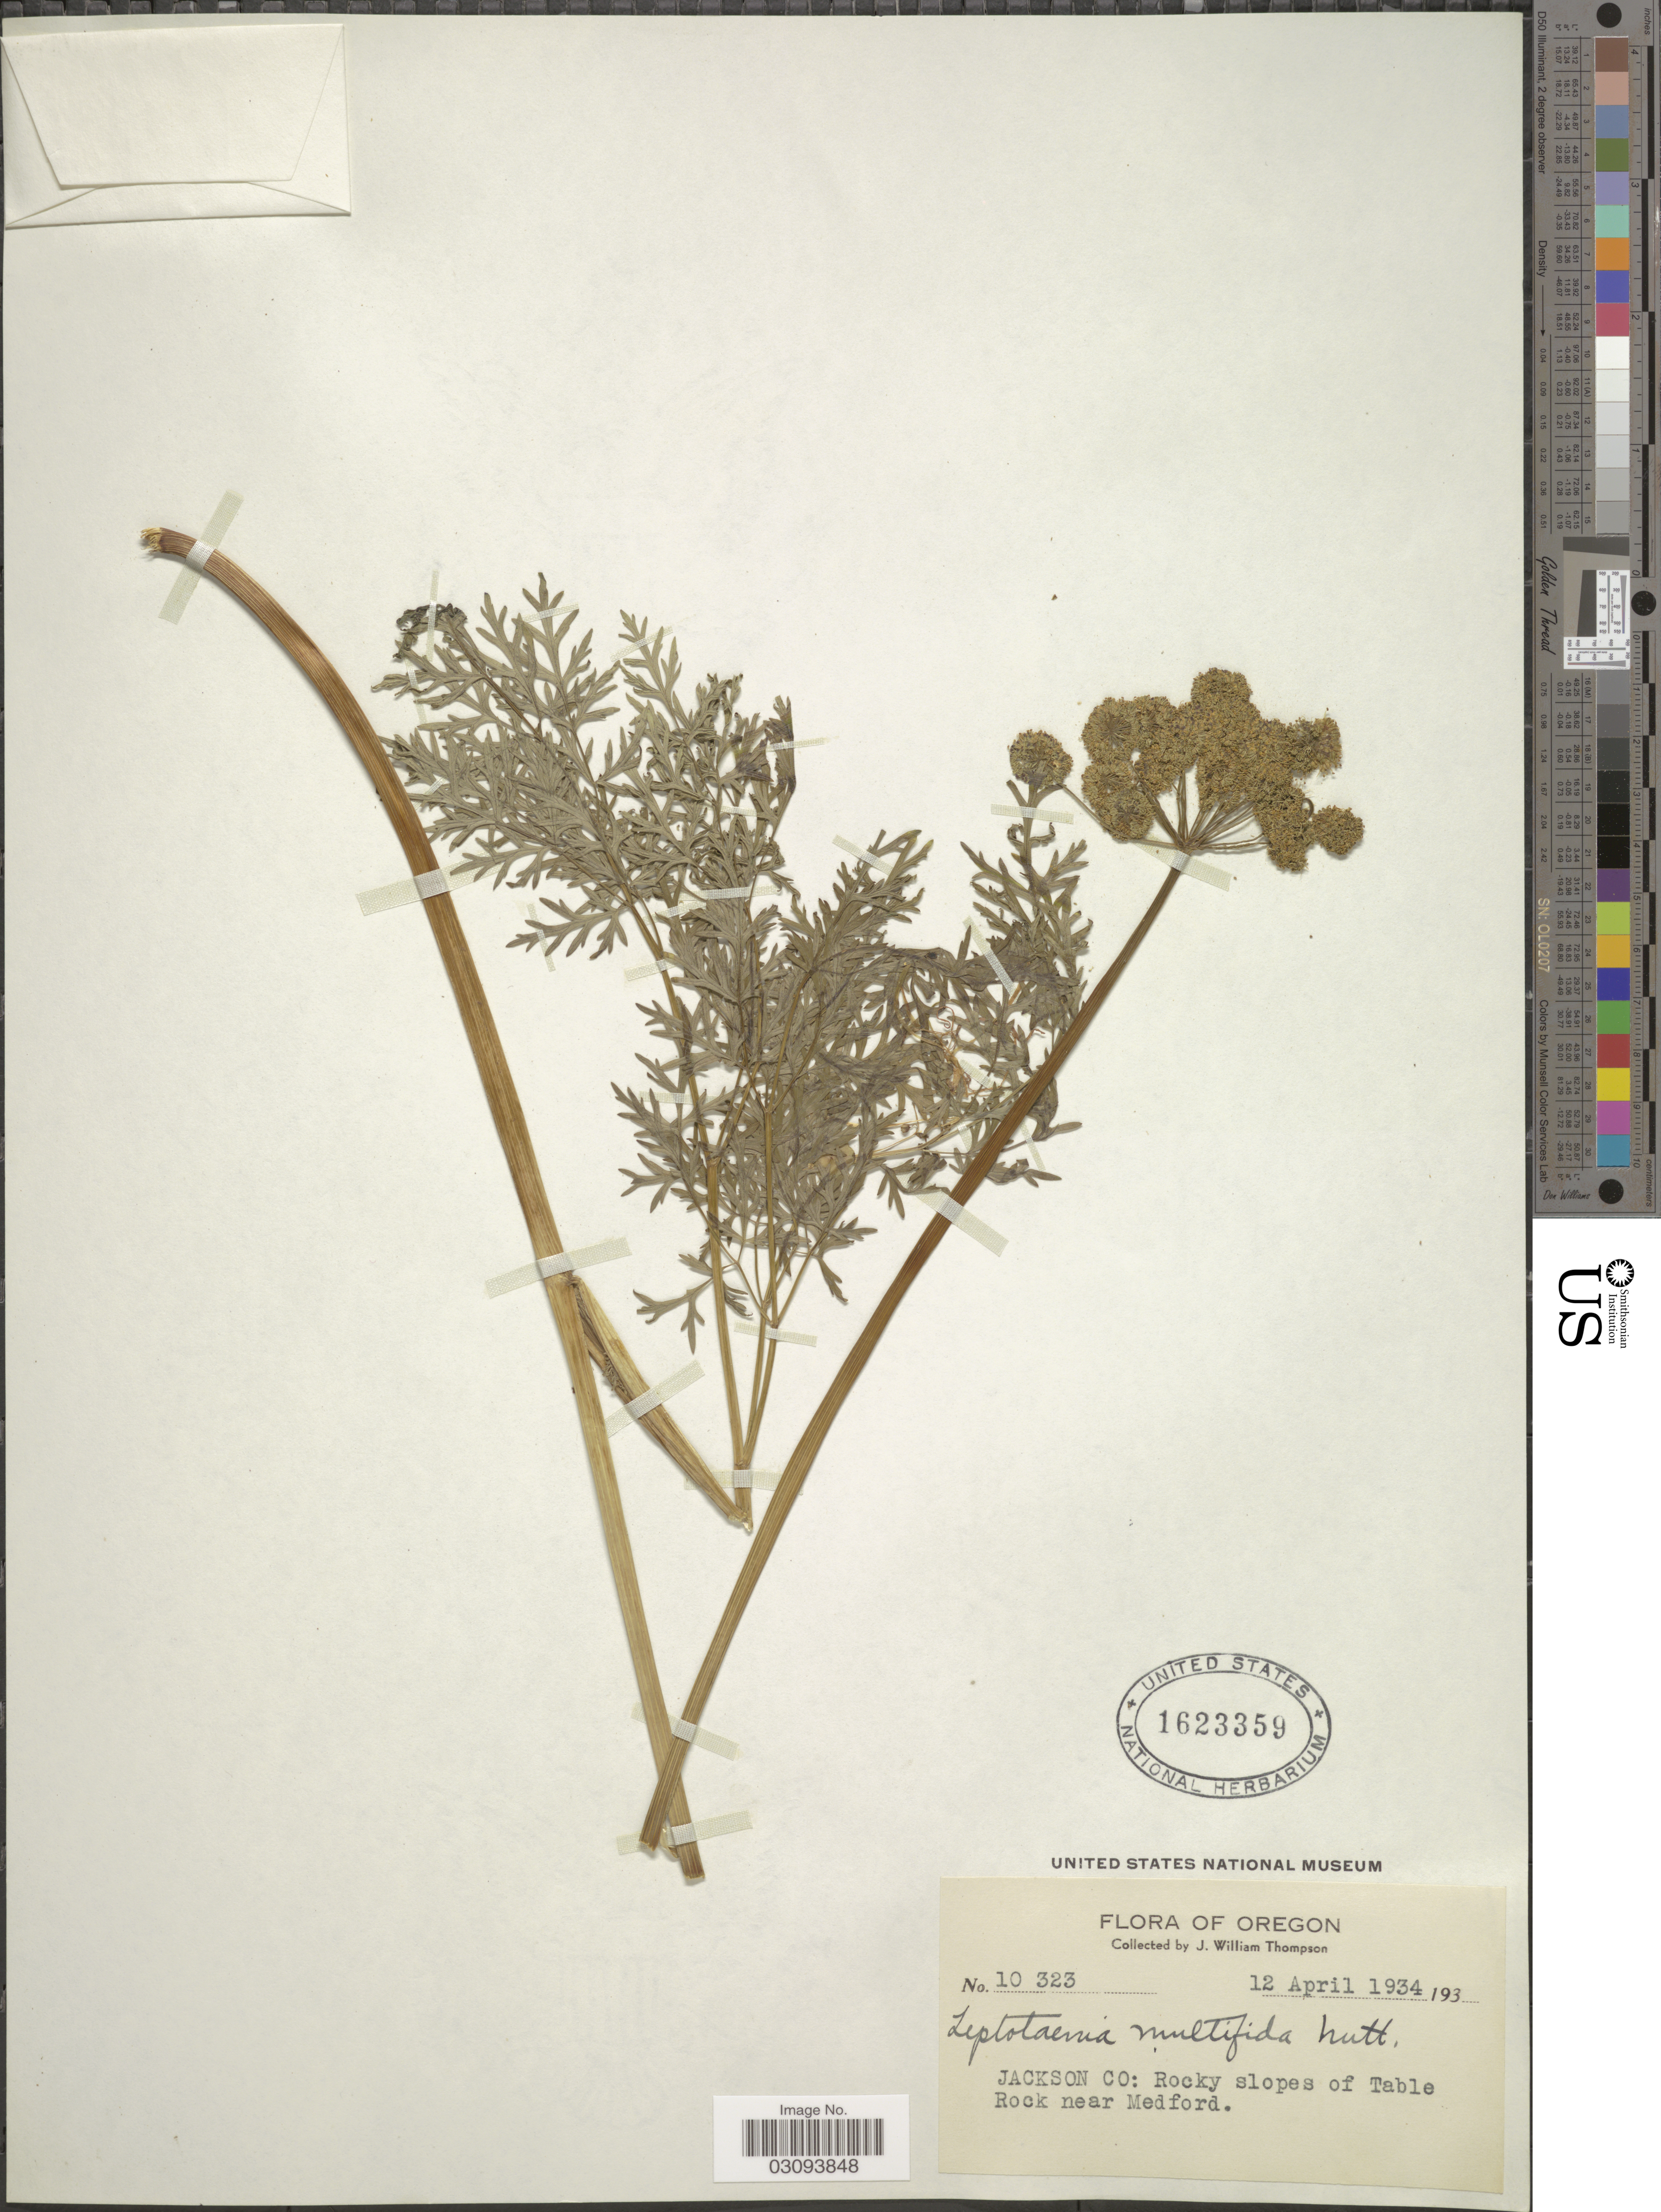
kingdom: Plantae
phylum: Tracheophyta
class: Magnoliopsida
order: Apiales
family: Apiaceae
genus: Lomatium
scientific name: Lomatium dissectum var. multifidum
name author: (Nutt.) Mathias & Constance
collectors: J. W. Thompson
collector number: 10323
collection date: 1934-04-12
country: United States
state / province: Oregon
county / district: Jackson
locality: Jackson Co: Rocky slopes of Table Rock near Medford.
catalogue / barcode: US 1623359